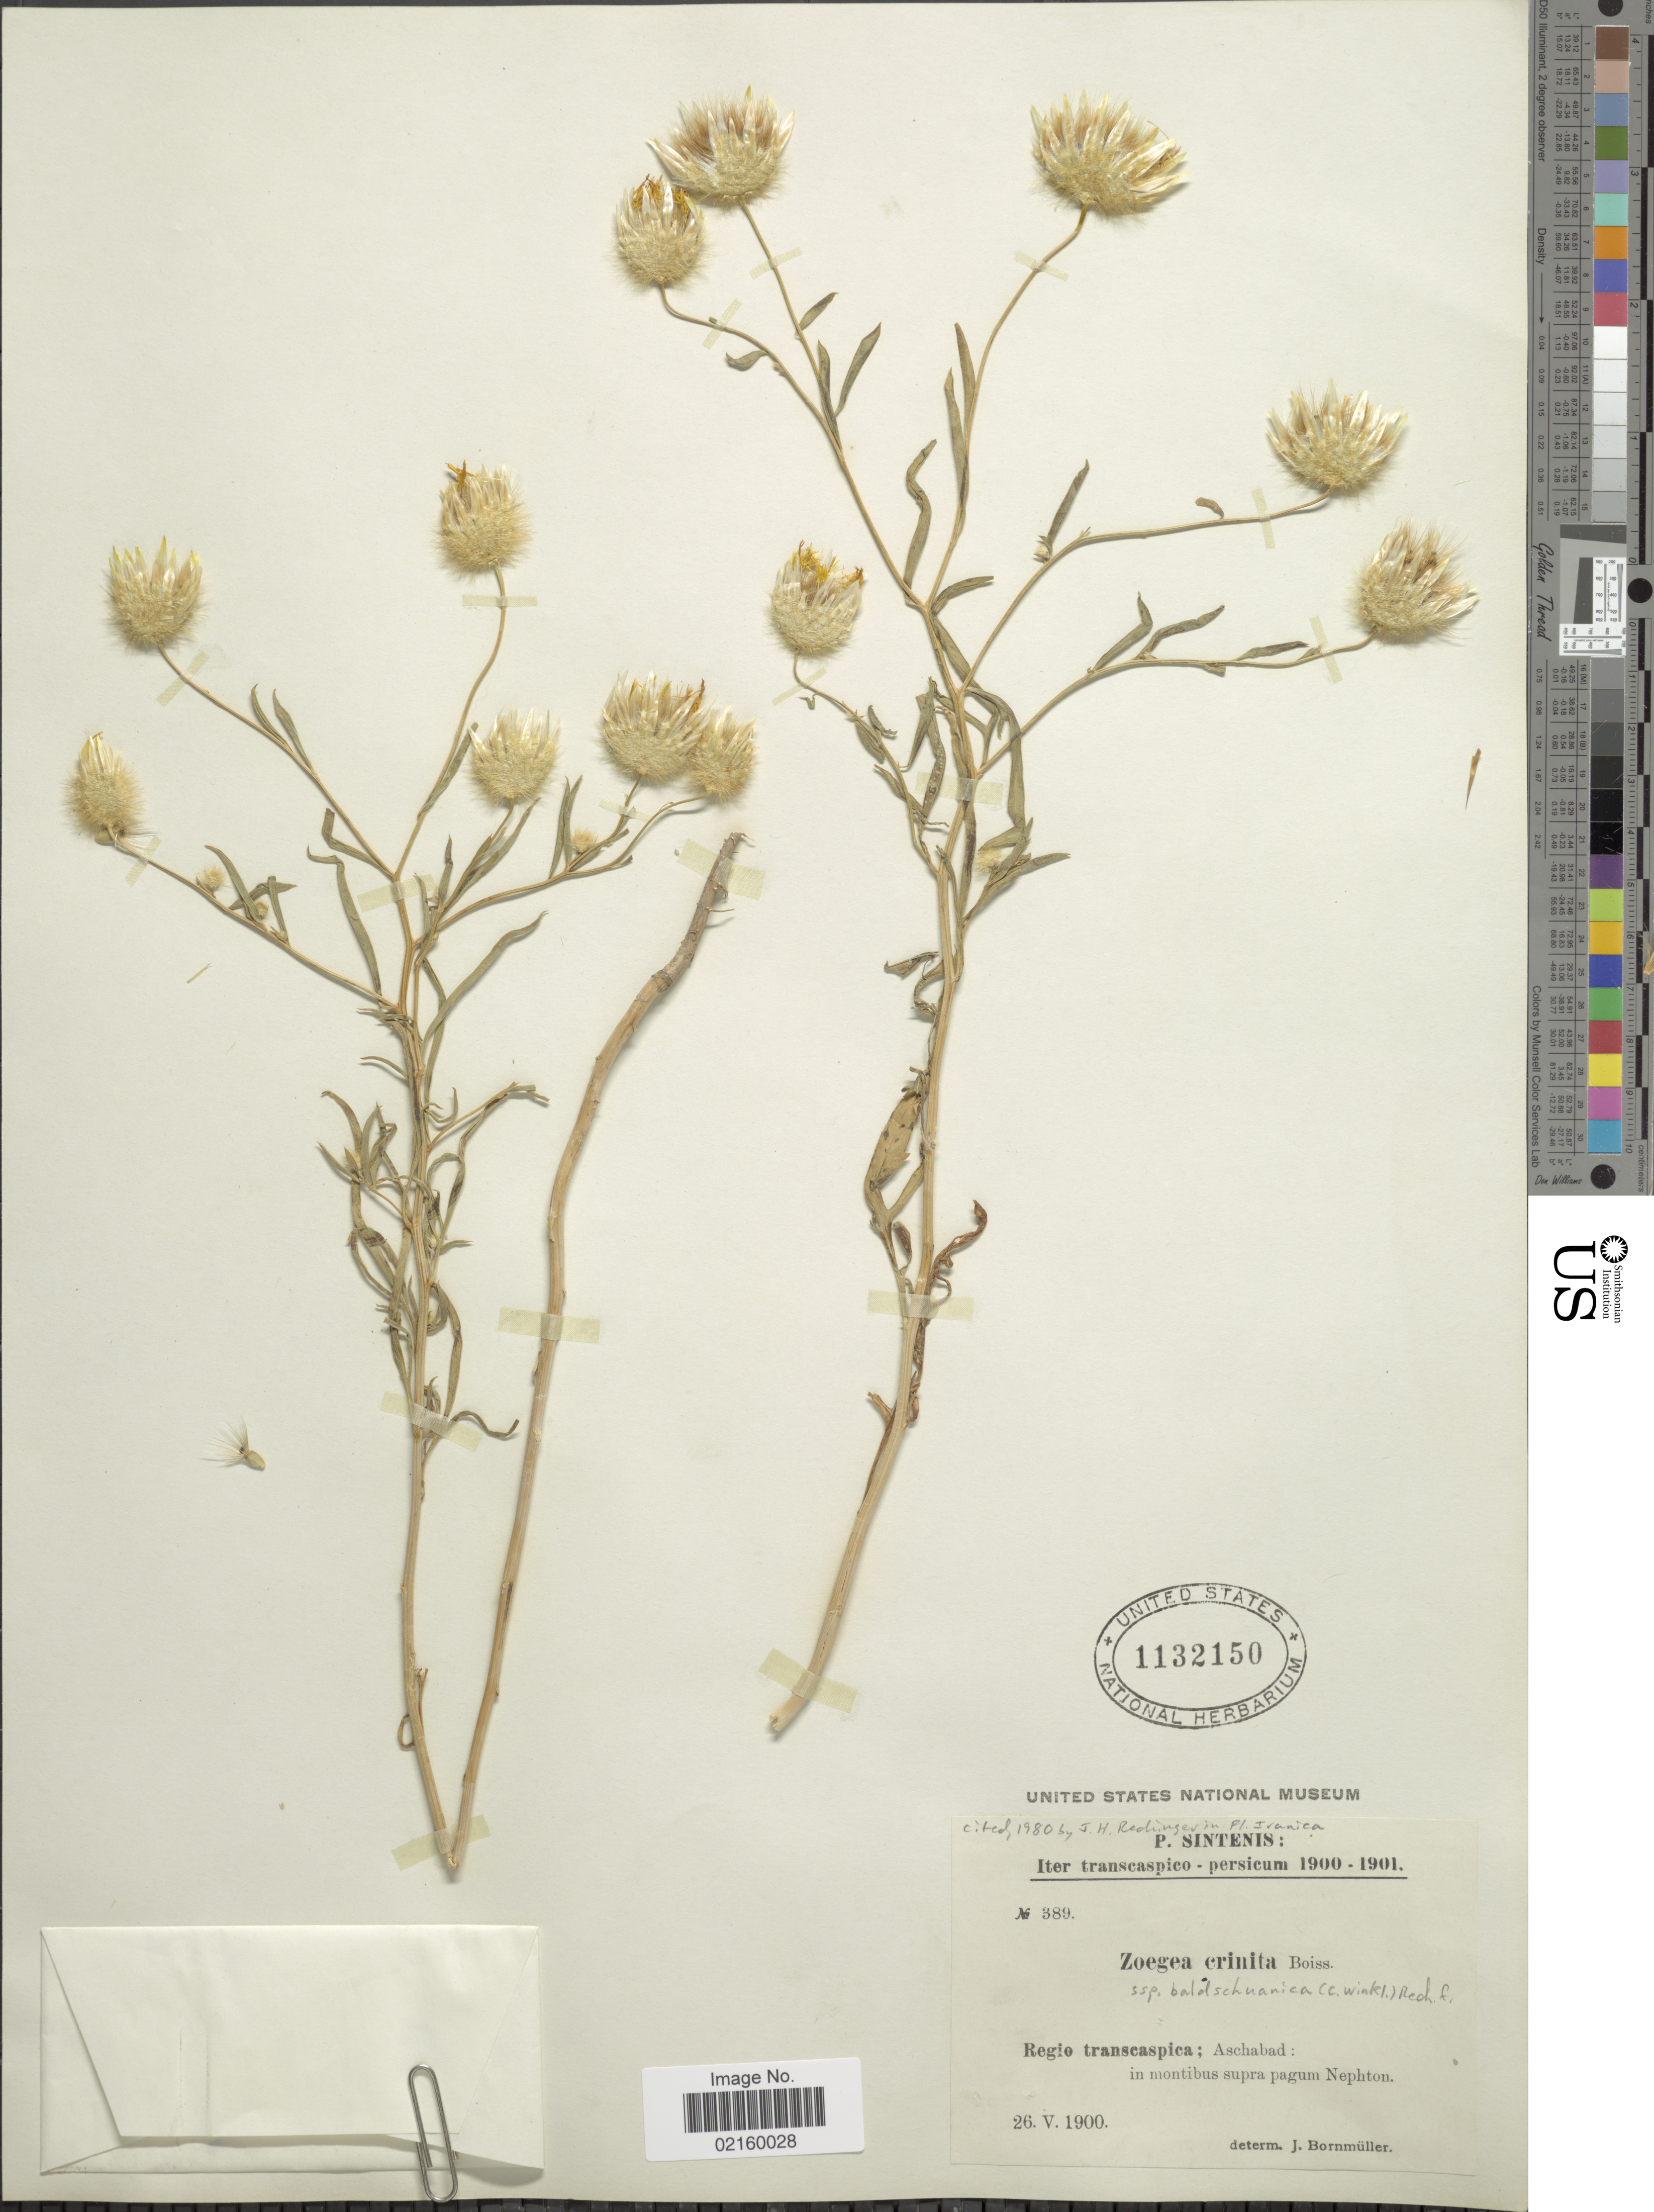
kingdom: Plantae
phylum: Tracheophyta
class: Magnoliopsida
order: Asterales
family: Asteraceae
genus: Zoegea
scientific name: Zoegea crinita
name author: Boiss.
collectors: P. Sintenis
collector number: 389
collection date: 1900-05-26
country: Iran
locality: Transcaspico-Persicum, regio Transcaspica, Aschabad, pagum Nephton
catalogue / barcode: US 1132150